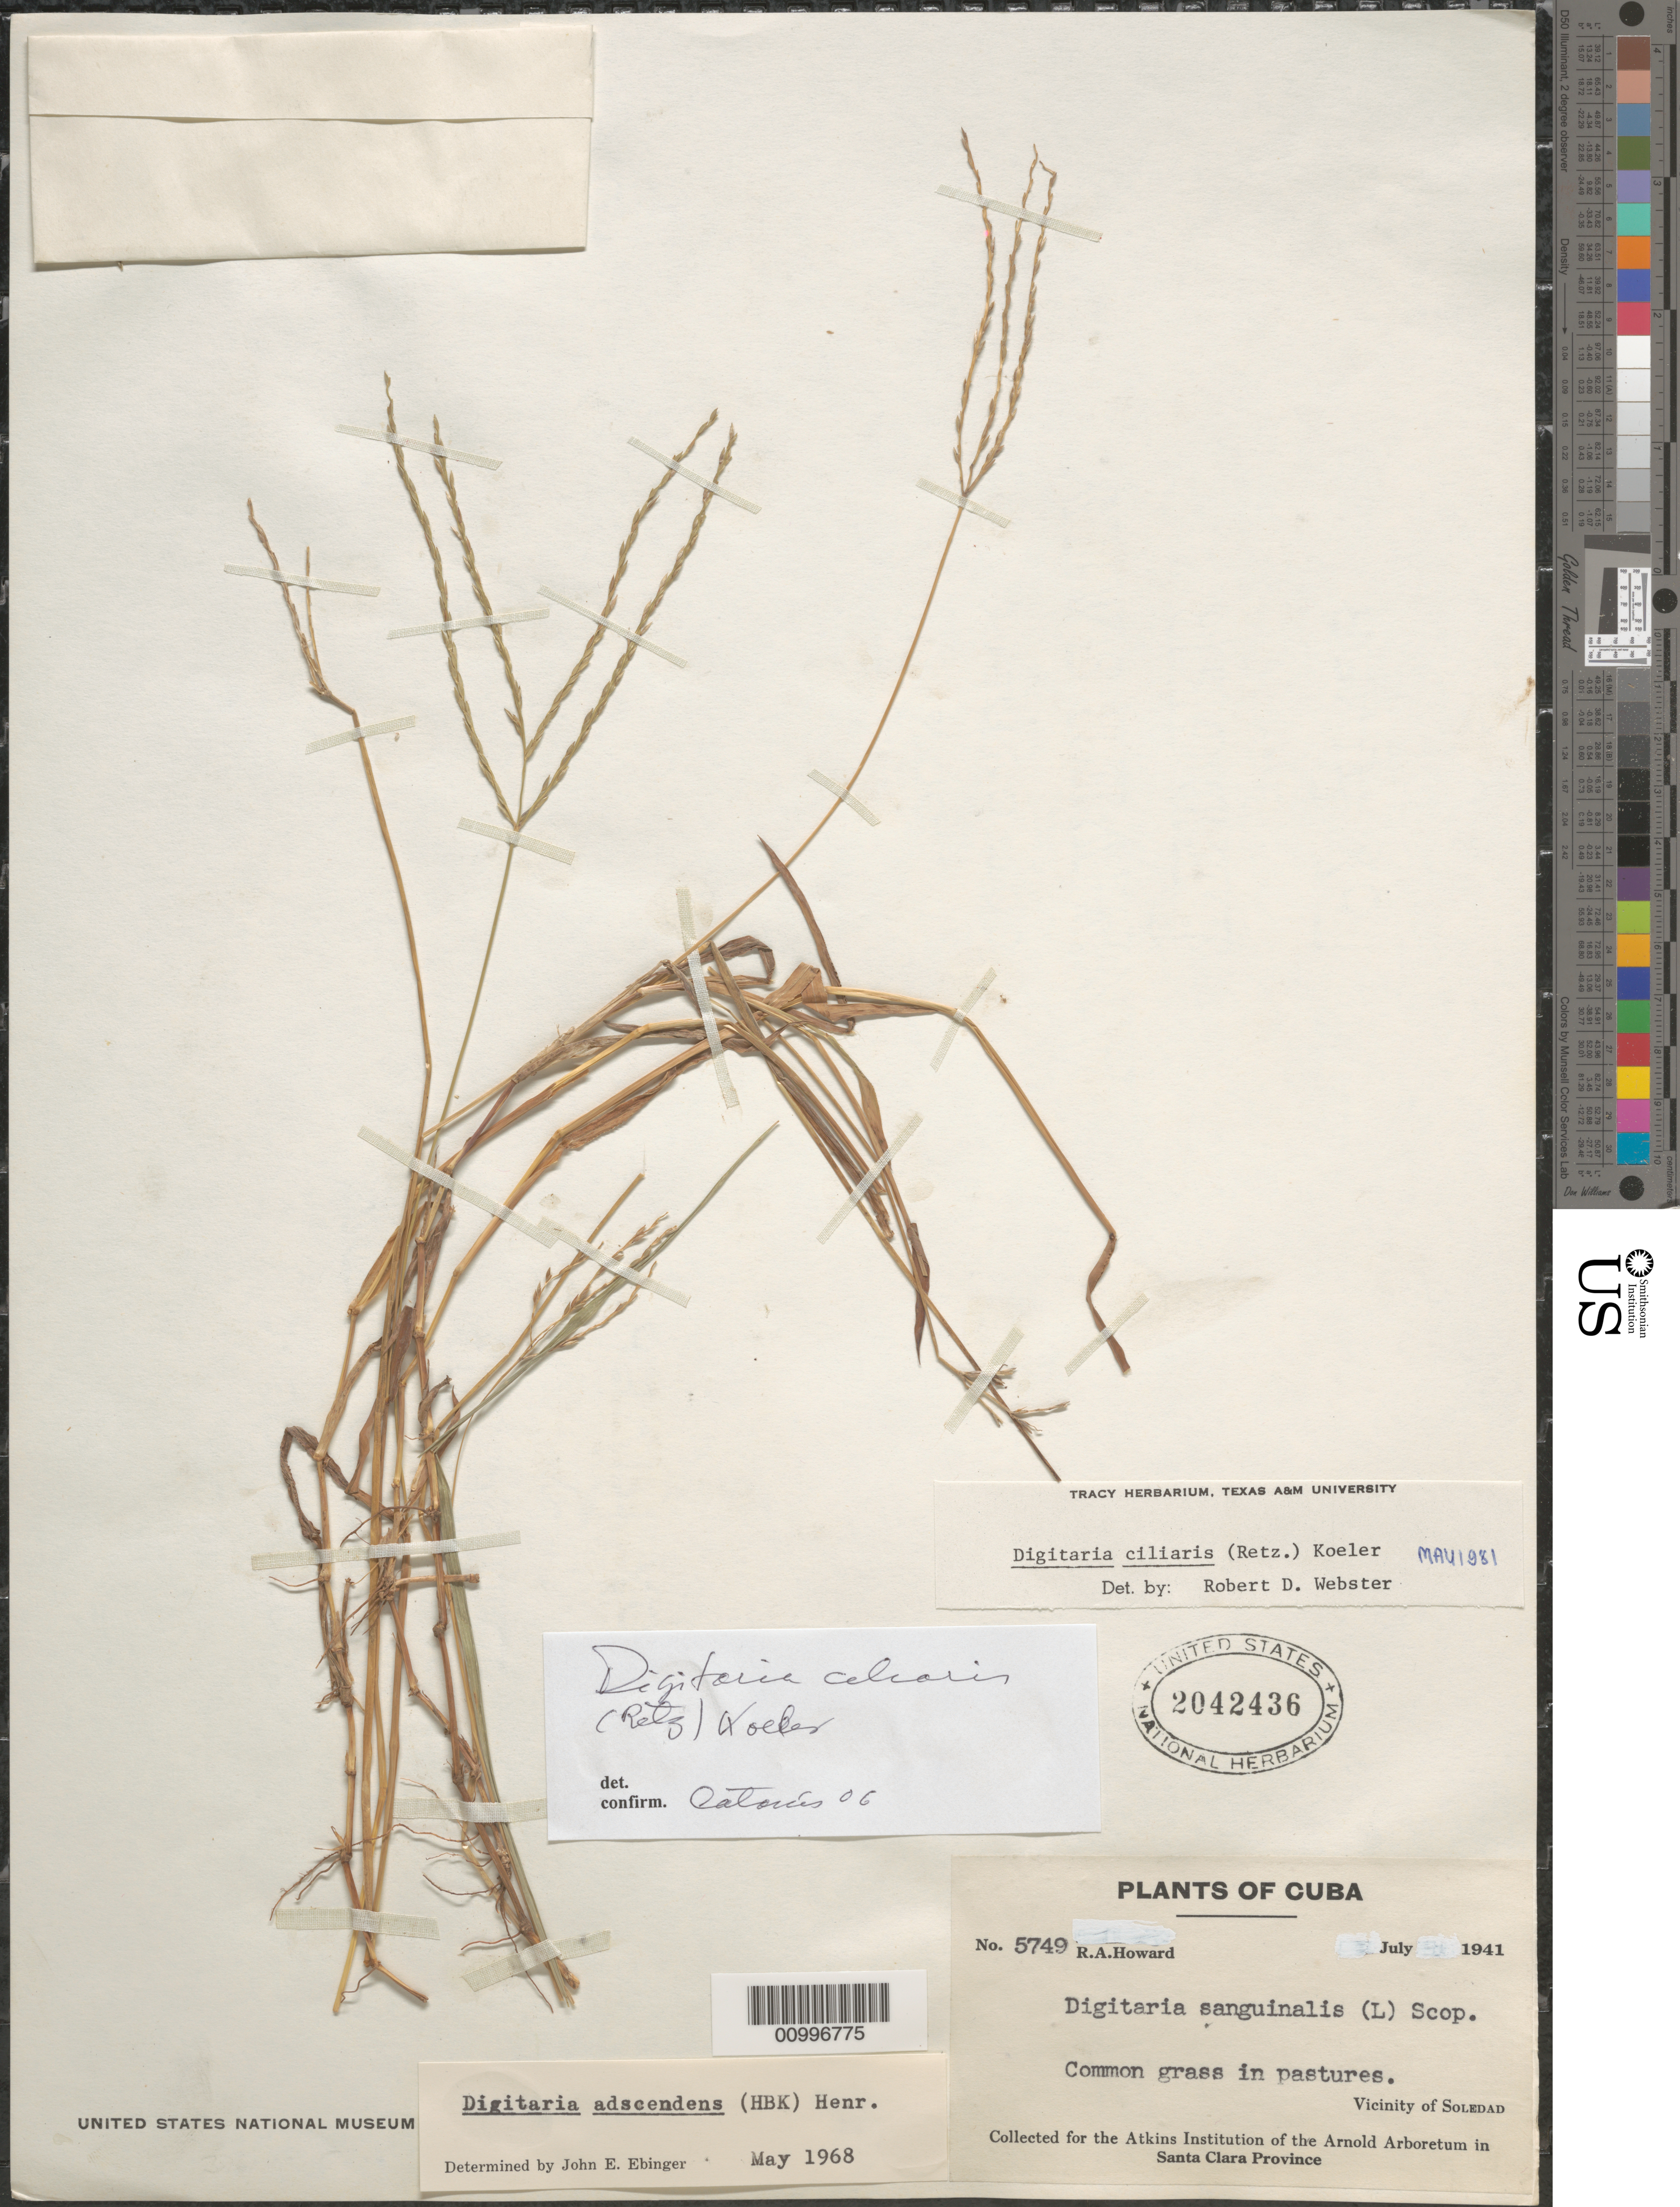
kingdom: Plantae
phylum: Tracheophyta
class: Liliopsida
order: Poales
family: Poaceae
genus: Digitaria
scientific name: Digitaria ciliaris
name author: (Retz.) Koeler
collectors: R. A. Howard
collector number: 5749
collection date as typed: Jul 1941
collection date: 1941-07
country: Cuba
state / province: Cienfuegos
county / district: Cienfuegos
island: Cuba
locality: Vicinity of Soledad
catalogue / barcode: US 2042436